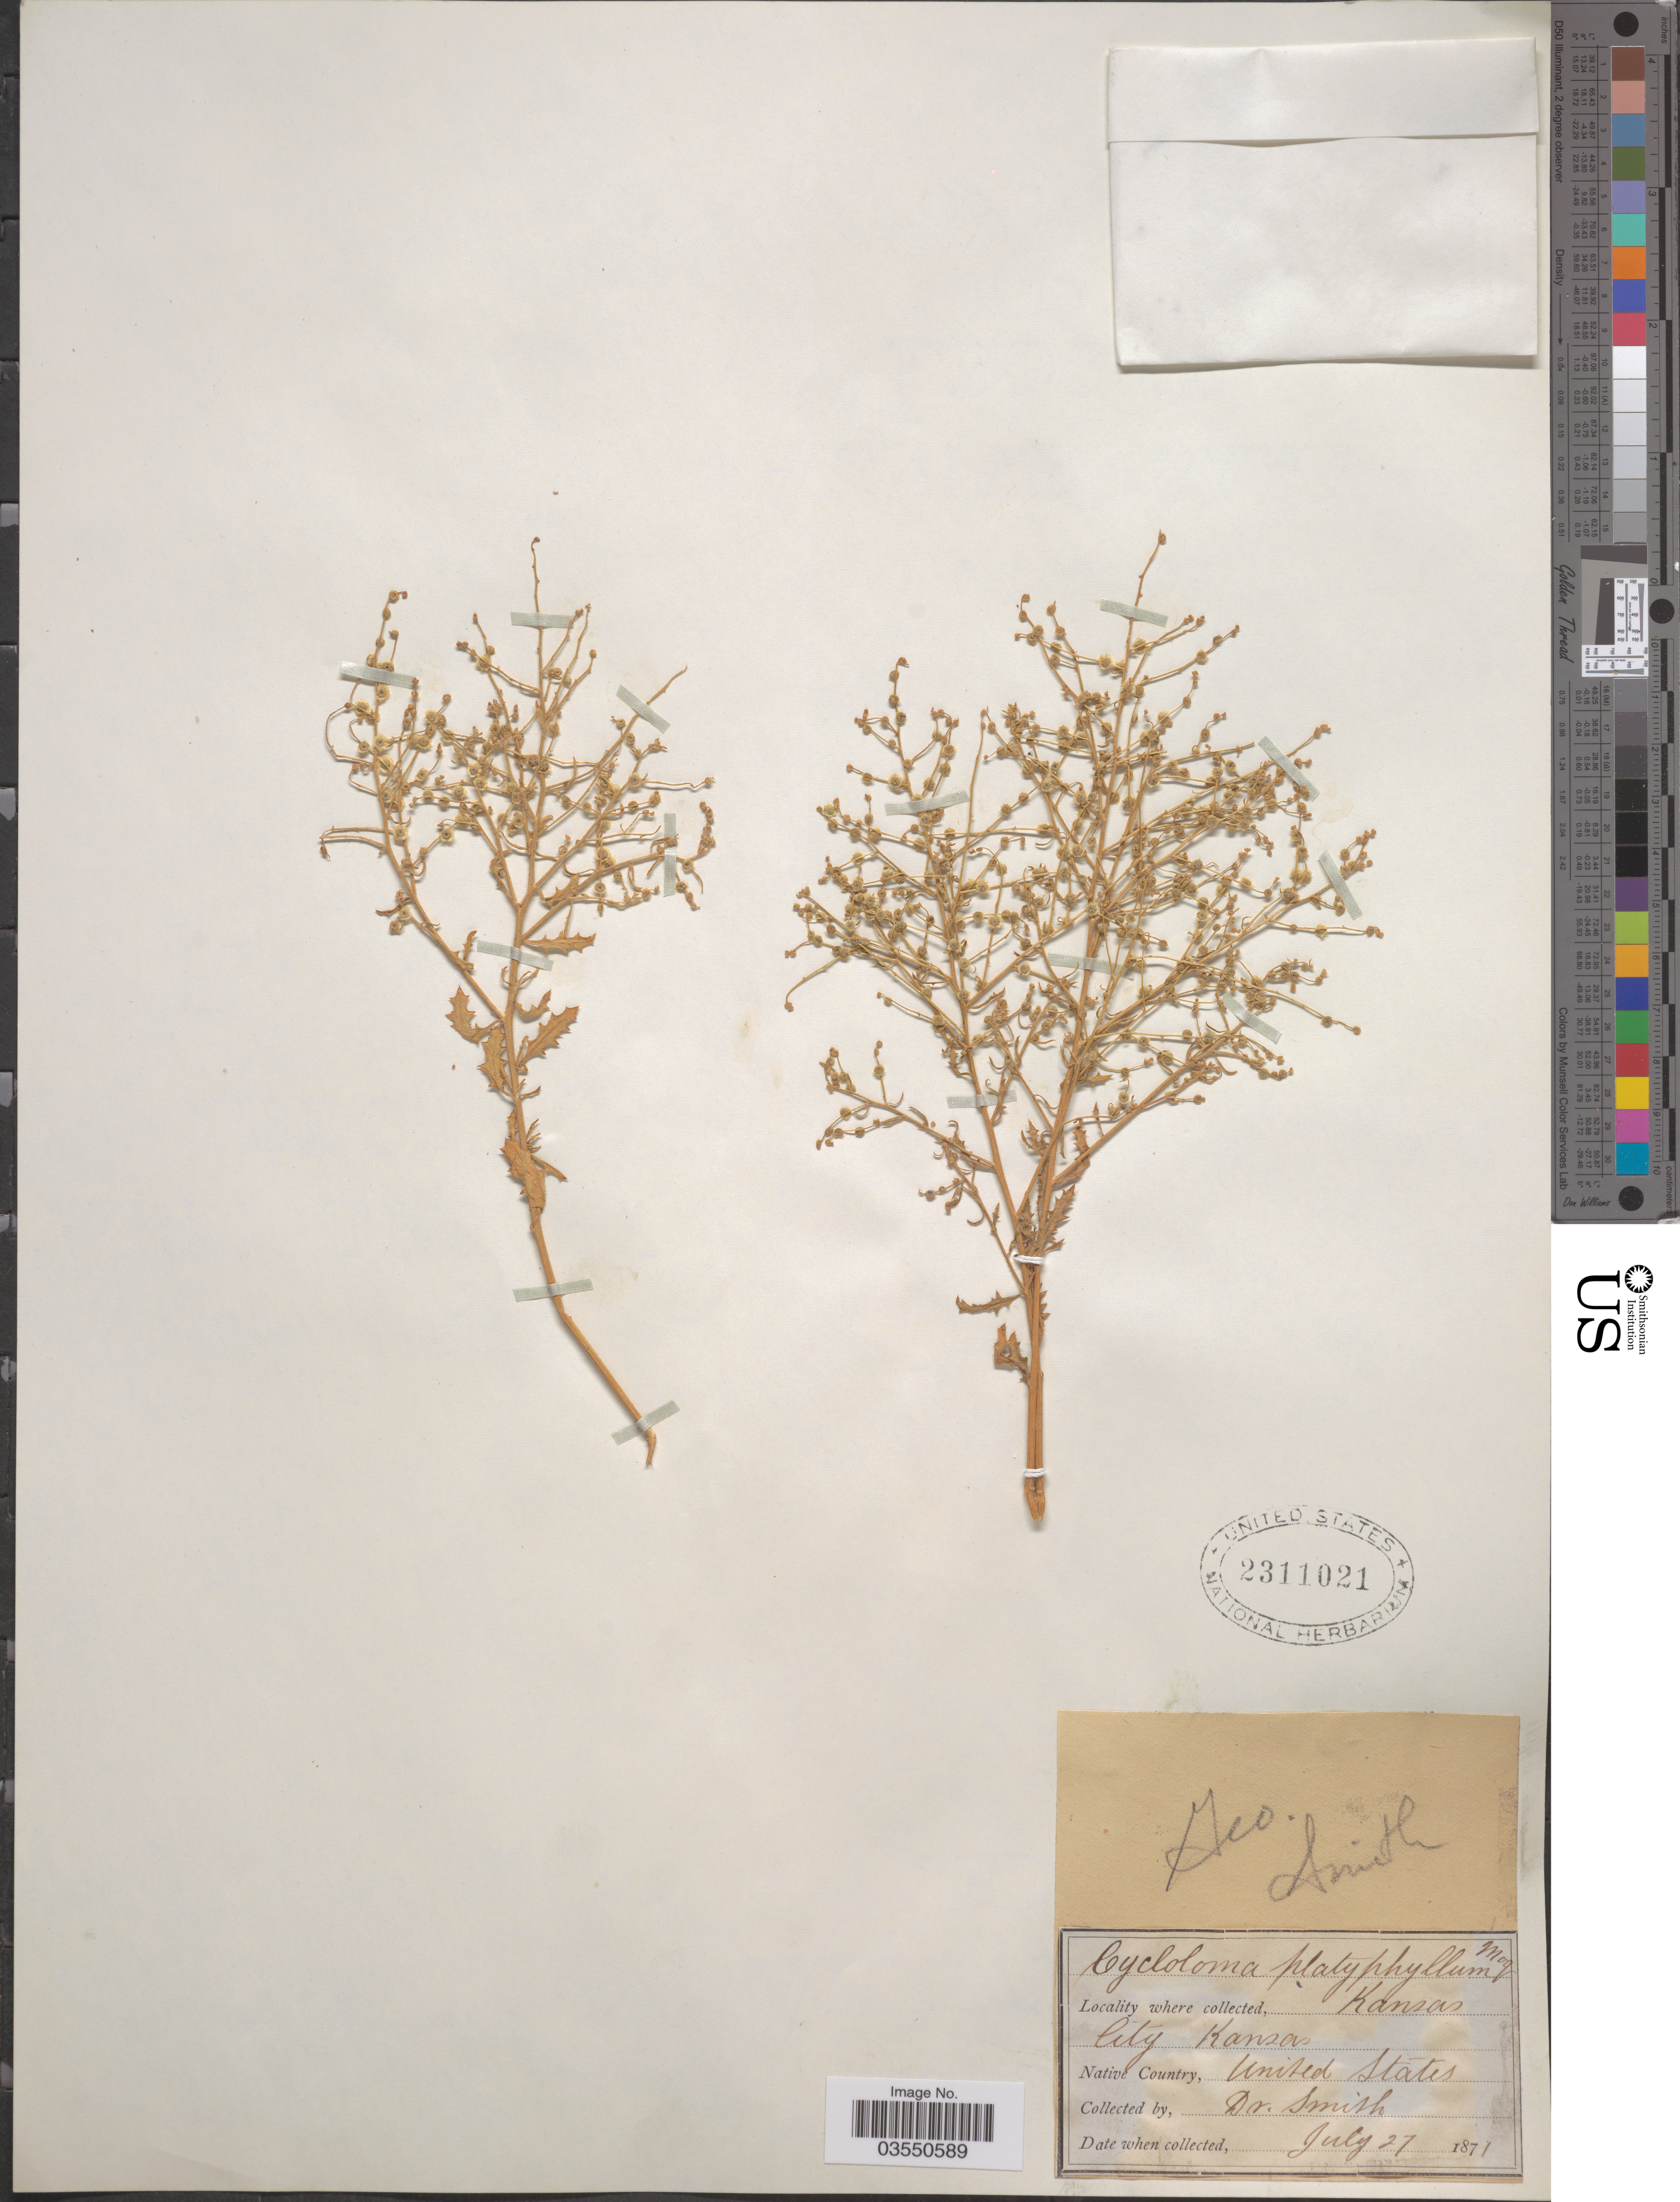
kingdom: Plantae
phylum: Tracheophyta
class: Magnoliopsida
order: Caryophyllales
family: Amaranthaceae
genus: Dysphania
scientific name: Dysphania atriplicifolia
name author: (Spreng.) G. Kadereit et al.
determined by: U.S. National Herbarium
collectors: Geo. L. Smith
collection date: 1871-07-27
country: United States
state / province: Kansas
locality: Kansas City.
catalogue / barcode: US 2311021